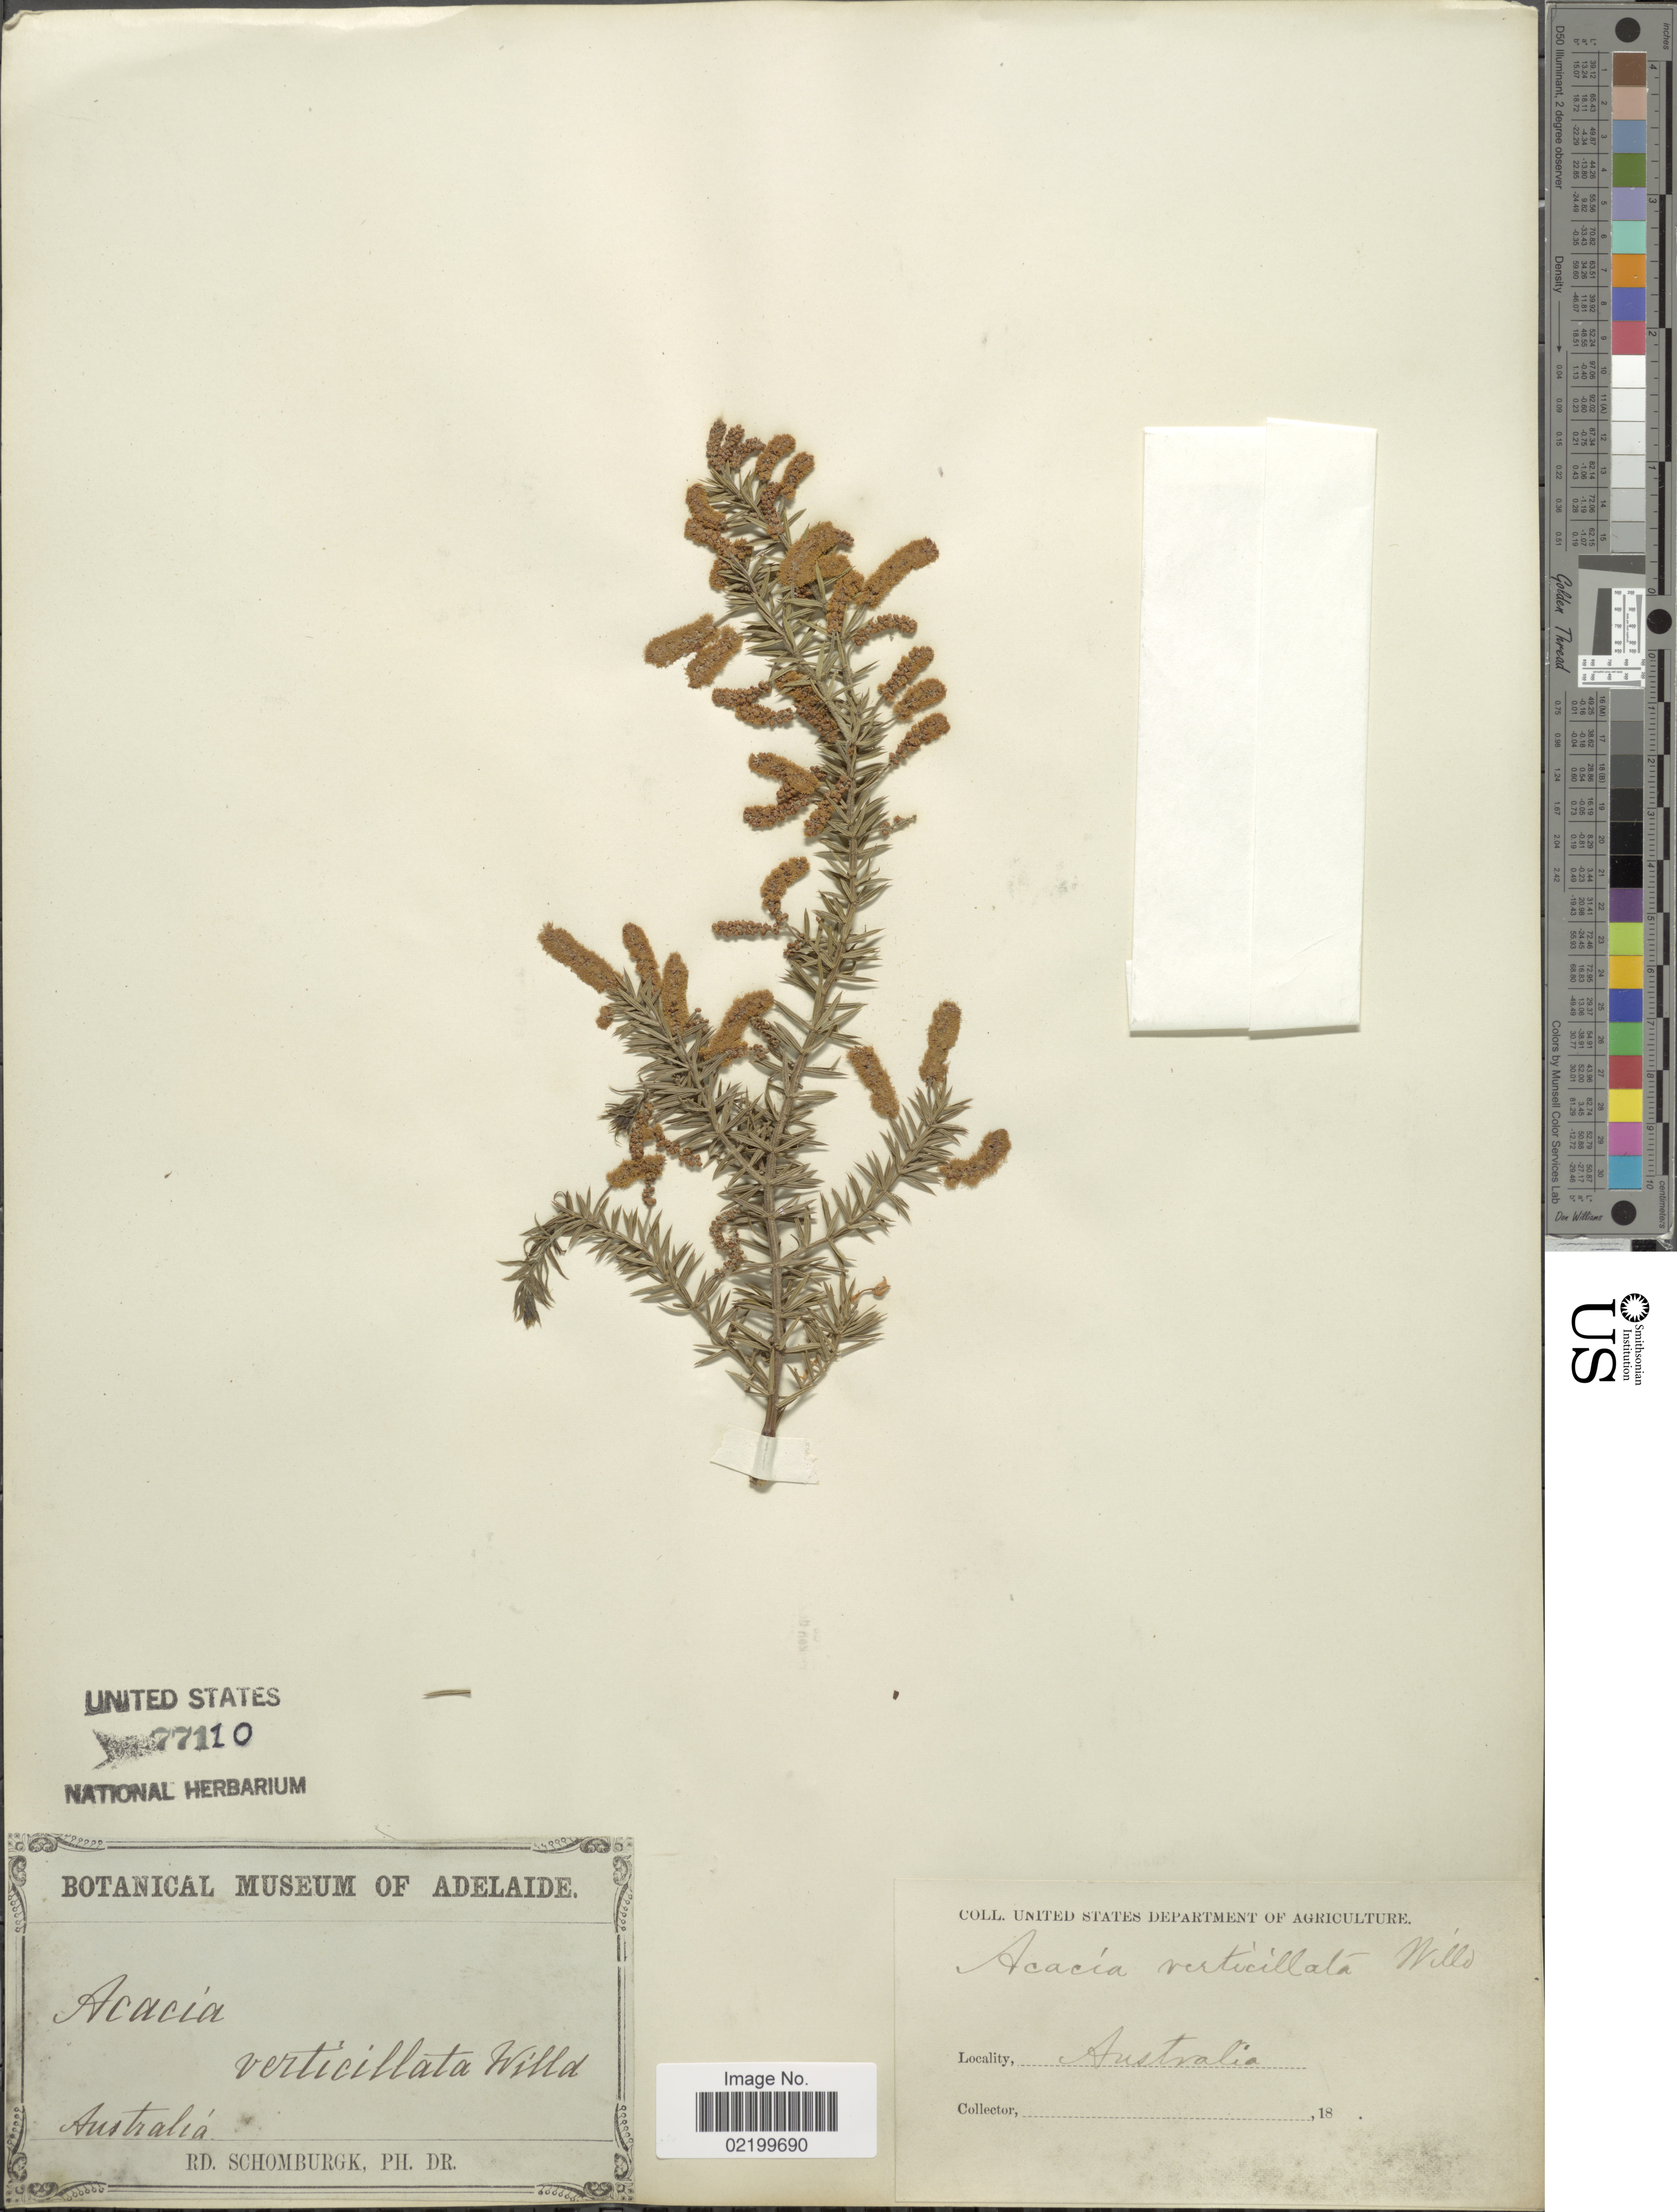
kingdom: Plantae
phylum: Tracheophyta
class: Magnoliopsida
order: Fabales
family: Fabaceae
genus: Acacia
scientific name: Acacia verticillata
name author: (L'Hér.) Willd.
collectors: M. R. Schomburgk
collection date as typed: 18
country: Australia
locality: Australia.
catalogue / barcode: US 77110